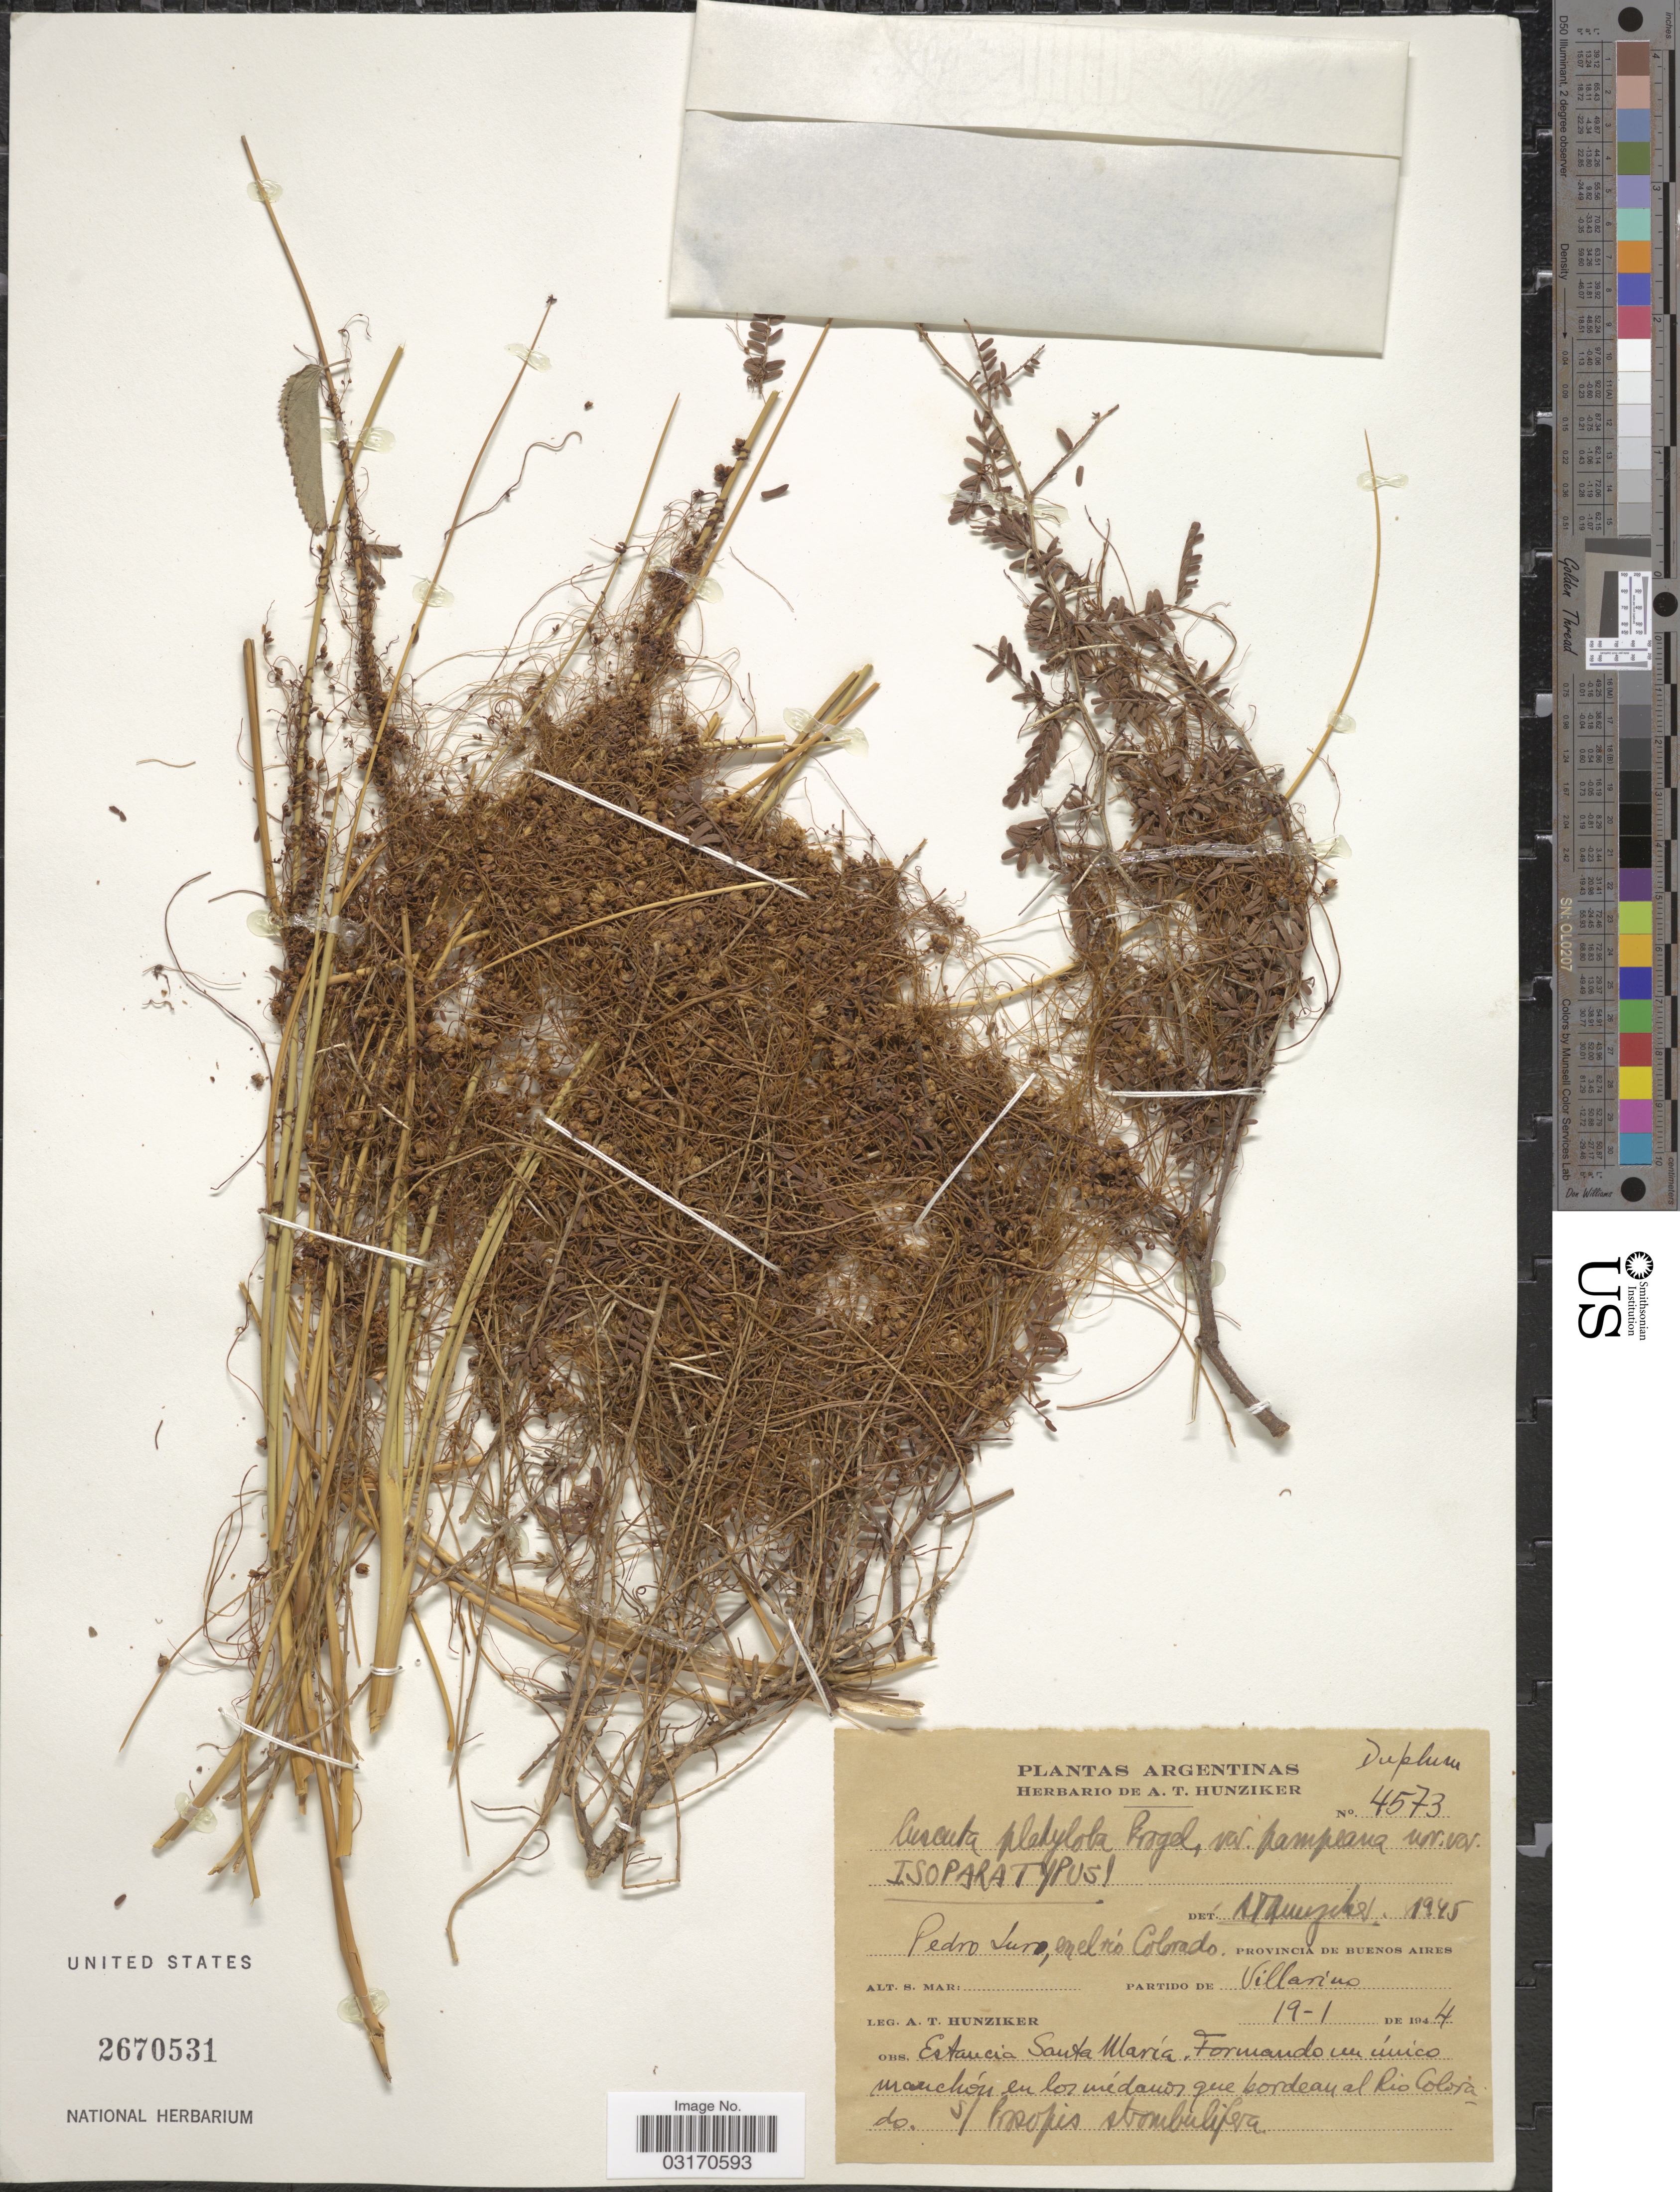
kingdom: Plantae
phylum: Tracheophyta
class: Magnoliopsida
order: Solanales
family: Convolvulaceae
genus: Cuscuta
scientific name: Cuscuta platyloba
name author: Progel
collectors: A. T. Hunziker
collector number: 4573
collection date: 1944-01-19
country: Argentina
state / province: Buenos Aires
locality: Pedro Luro, en el río Colorado, Provincia de Buenos Aires. Partido de Villarino. Estancia Santa María, Formando un único manchón en los médows que bordeau al Rio Colorado.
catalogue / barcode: US 2670531